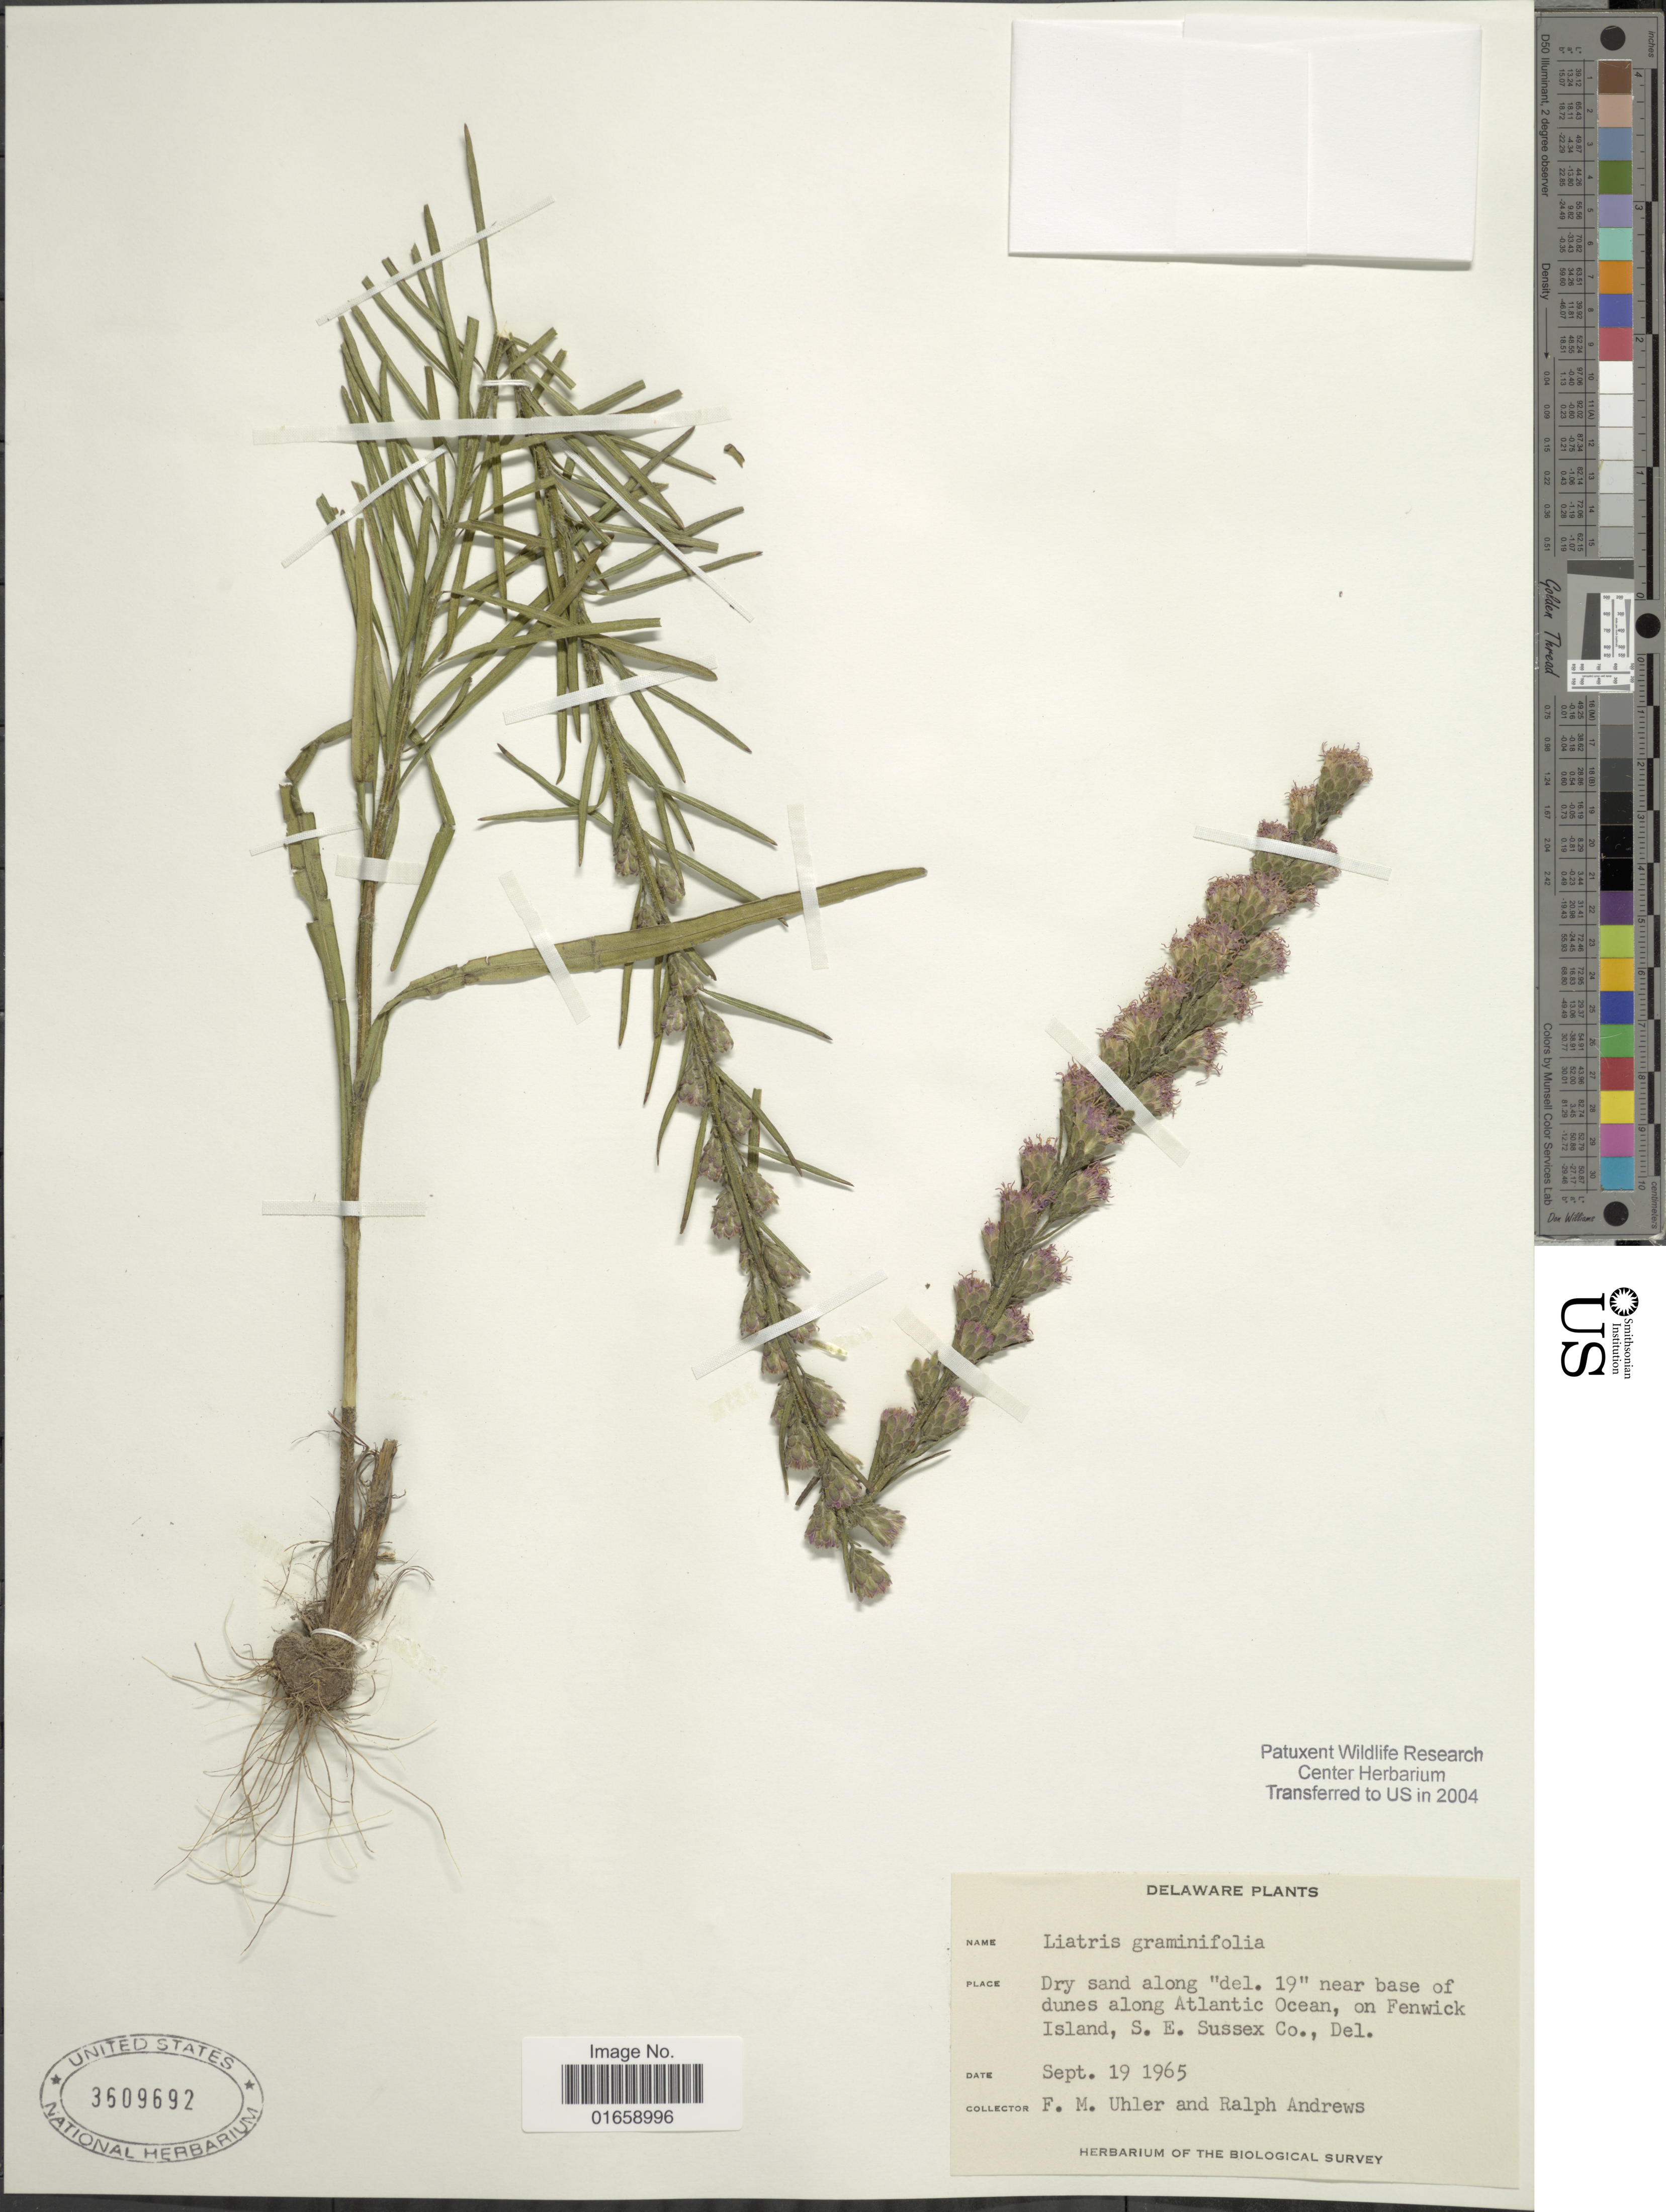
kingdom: Plantae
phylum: Tracheophyta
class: Magnoliopsida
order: Asterales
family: Asteraceae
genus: Liatris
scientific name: Liatris punctata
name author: Hook.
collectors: F. M. Uhler & R. Andrews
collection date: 1965-09-19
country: United States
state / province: Delaware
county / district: Sussex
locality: Dry sand along "del. 19" near base of dunes along Atlantic Ocean, on Fenwick Island, S.E. Sussex Co., Del.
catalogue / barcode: US 3509692